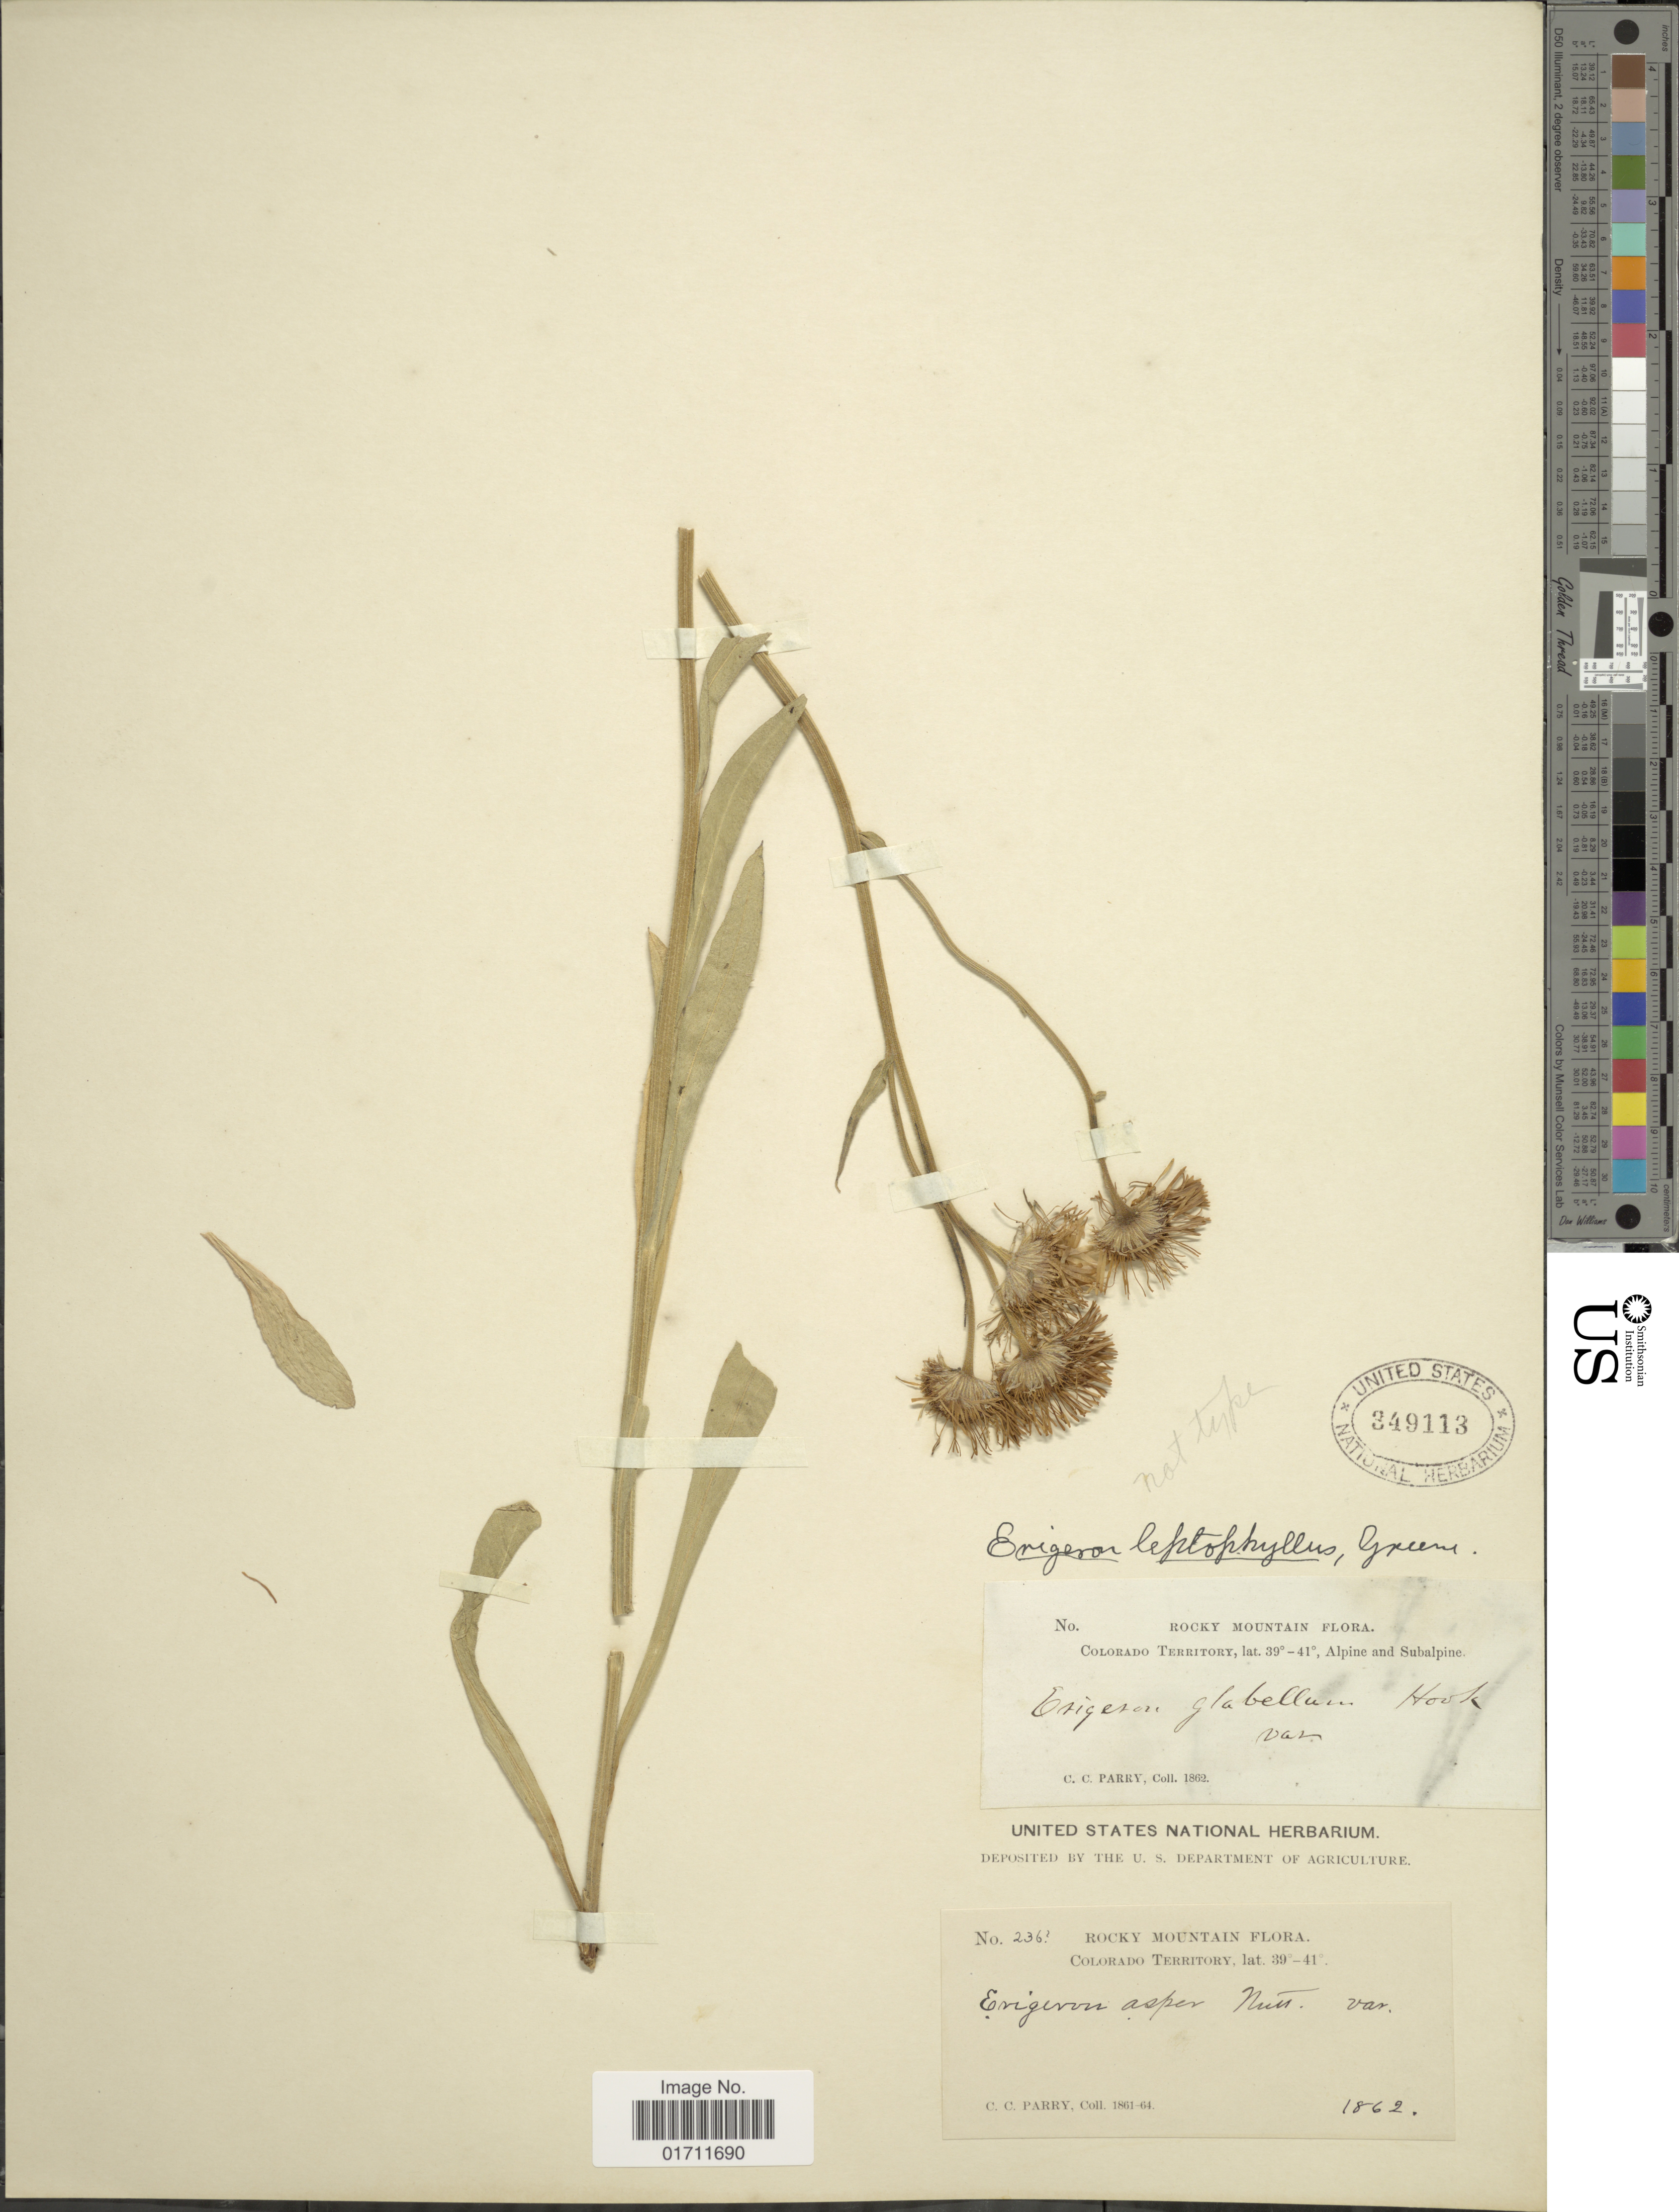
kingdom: Plantae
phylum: Tracheophyta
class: Magnoliopsida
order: Asterales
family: Asteraceae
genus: Erigeron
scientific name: Erigeron coulteri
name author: Porter in Porter & J.M. Coult.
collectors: C. C. Parry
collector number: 236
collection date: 1866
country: United States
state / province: Colorado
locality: Rocky Mountain, Colorado Territory, Alpine and Subalpine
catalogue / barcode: US 349113